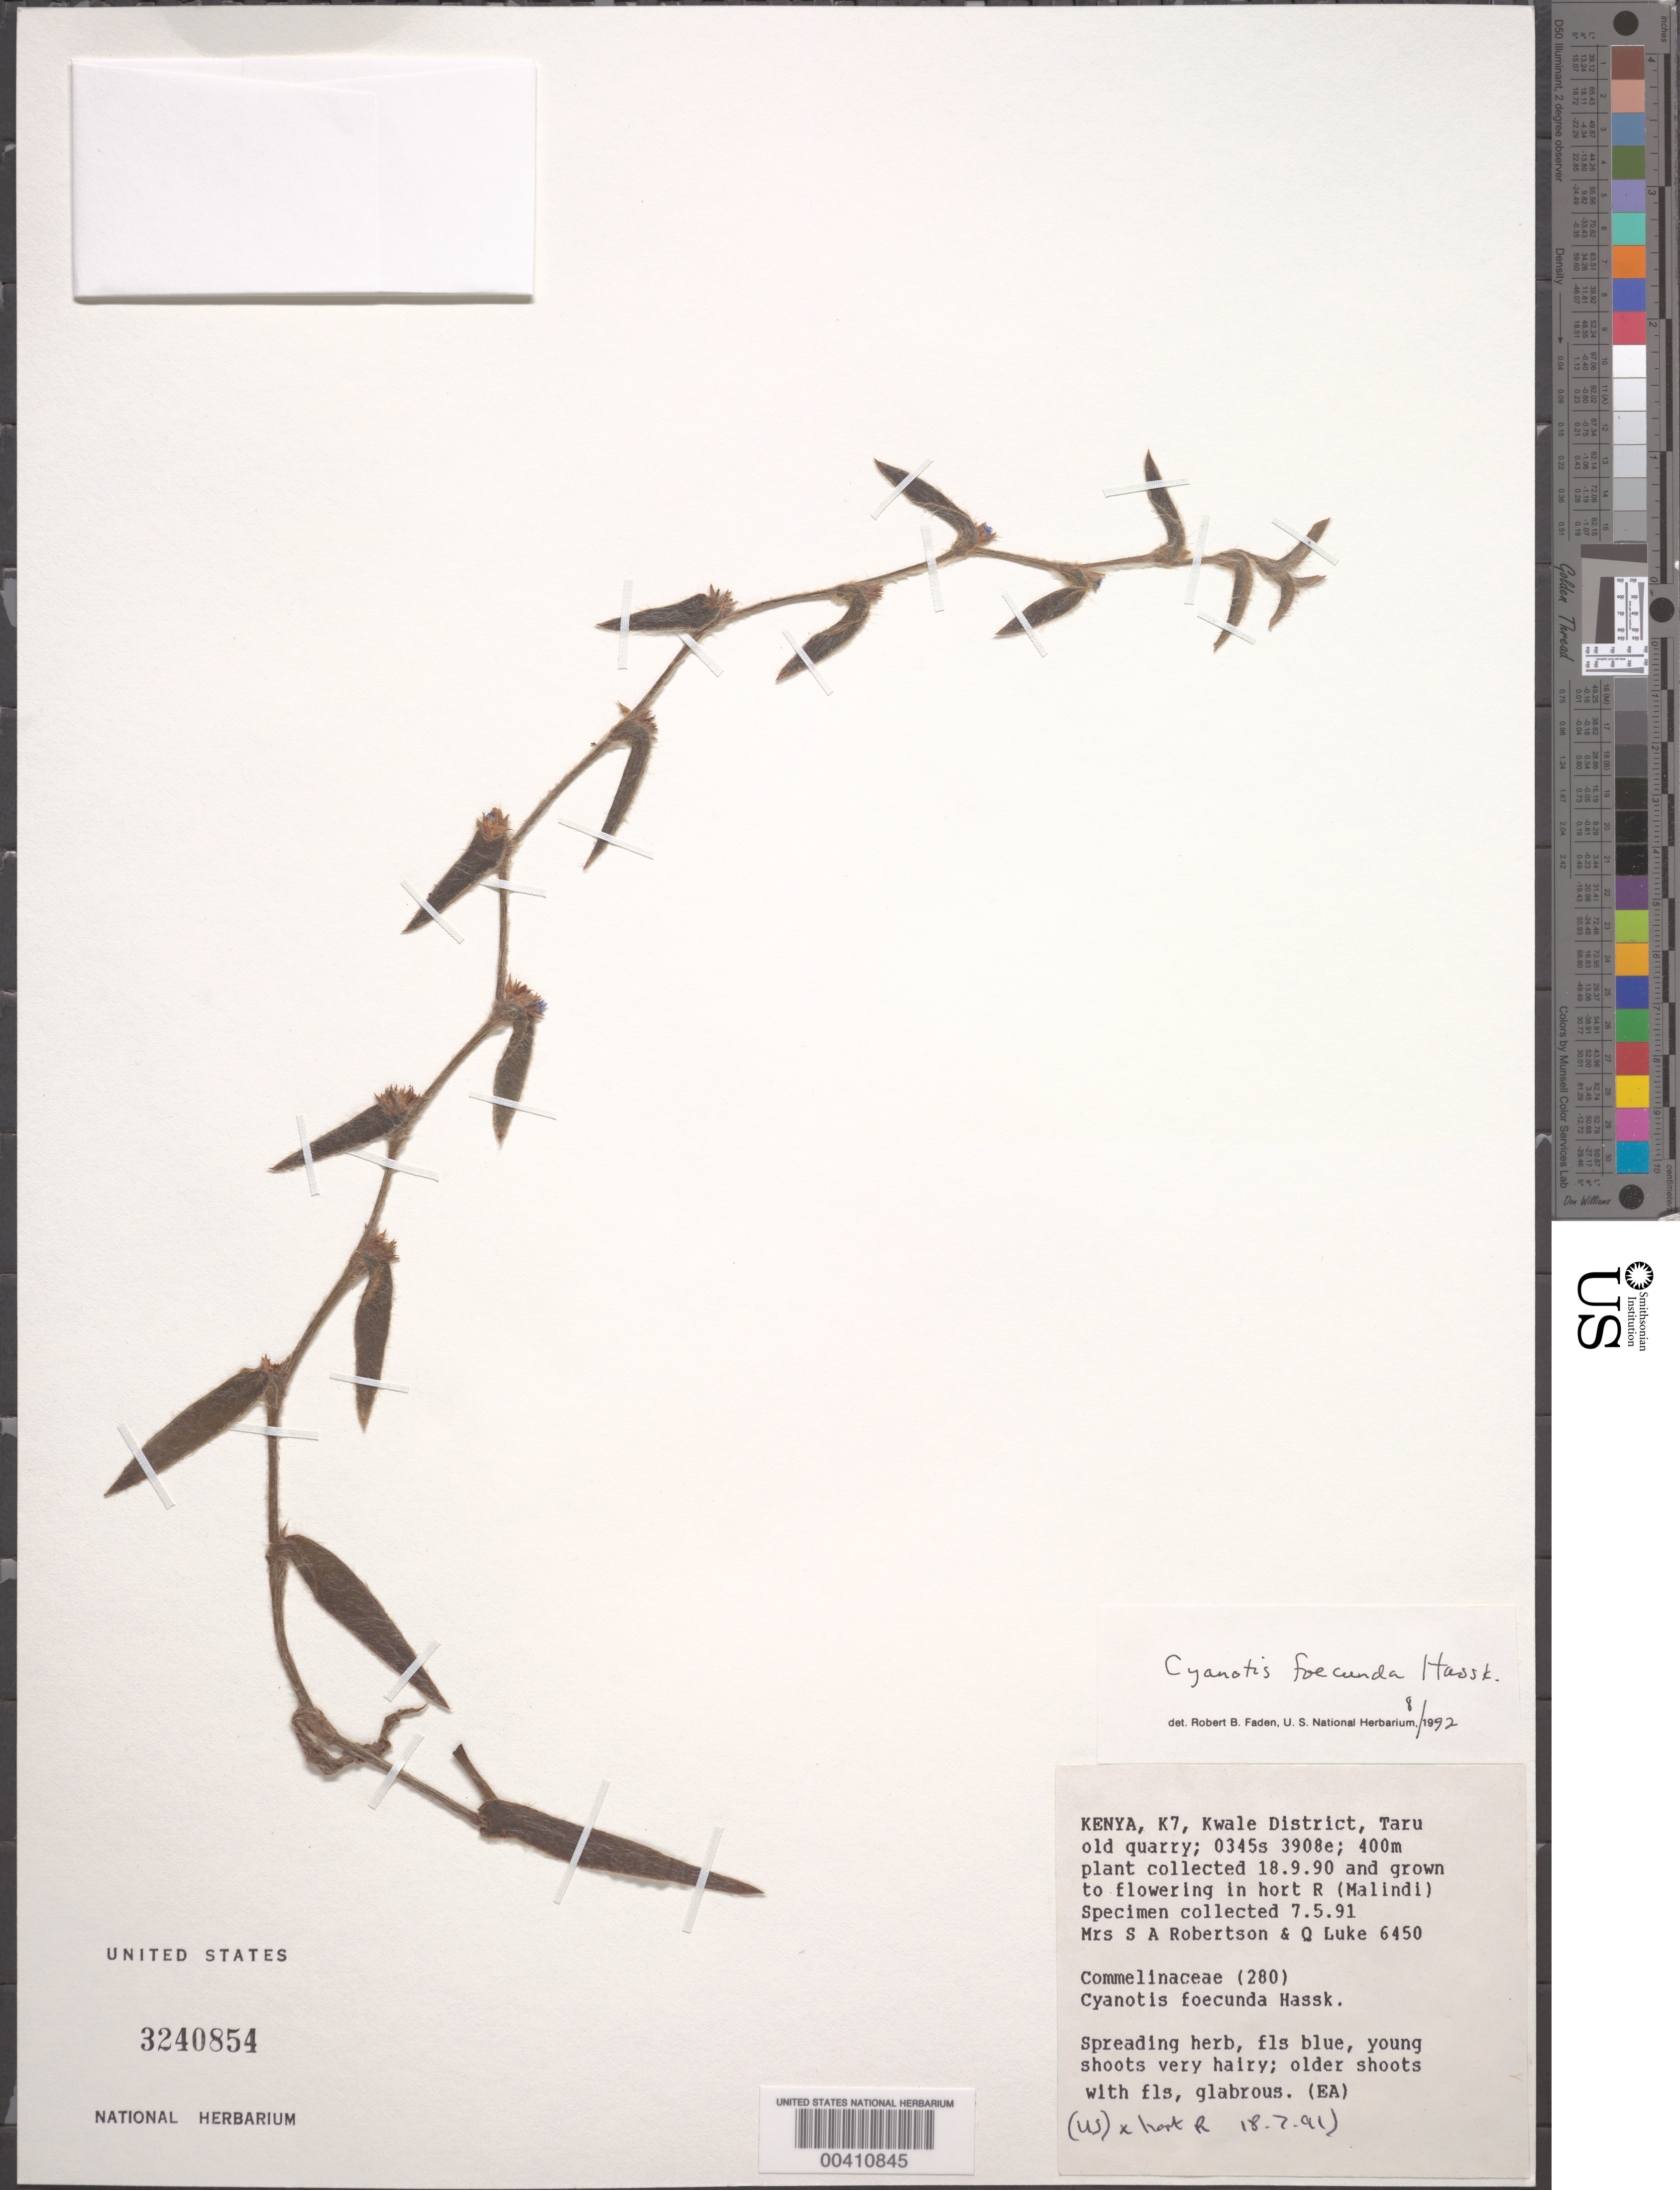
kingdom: Plantae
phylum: Tracheophyta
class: Liliopsida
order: Commelinales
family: Commelinaceae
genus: Cyanotis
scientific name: Cyanotis foecunda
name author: DC. ex Hassk.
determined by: Faden, Robert B., (US), Smithsonian Institution - National Museum of Natural History (UNITED STATES)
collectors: Mrs. S. A. Robertson & Q. Luke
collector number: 6450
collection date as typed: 07 May 1991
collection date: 1991-05-07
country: Kenya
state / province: Kwale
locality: K7, kwale district, taru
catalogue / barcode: US 3240854